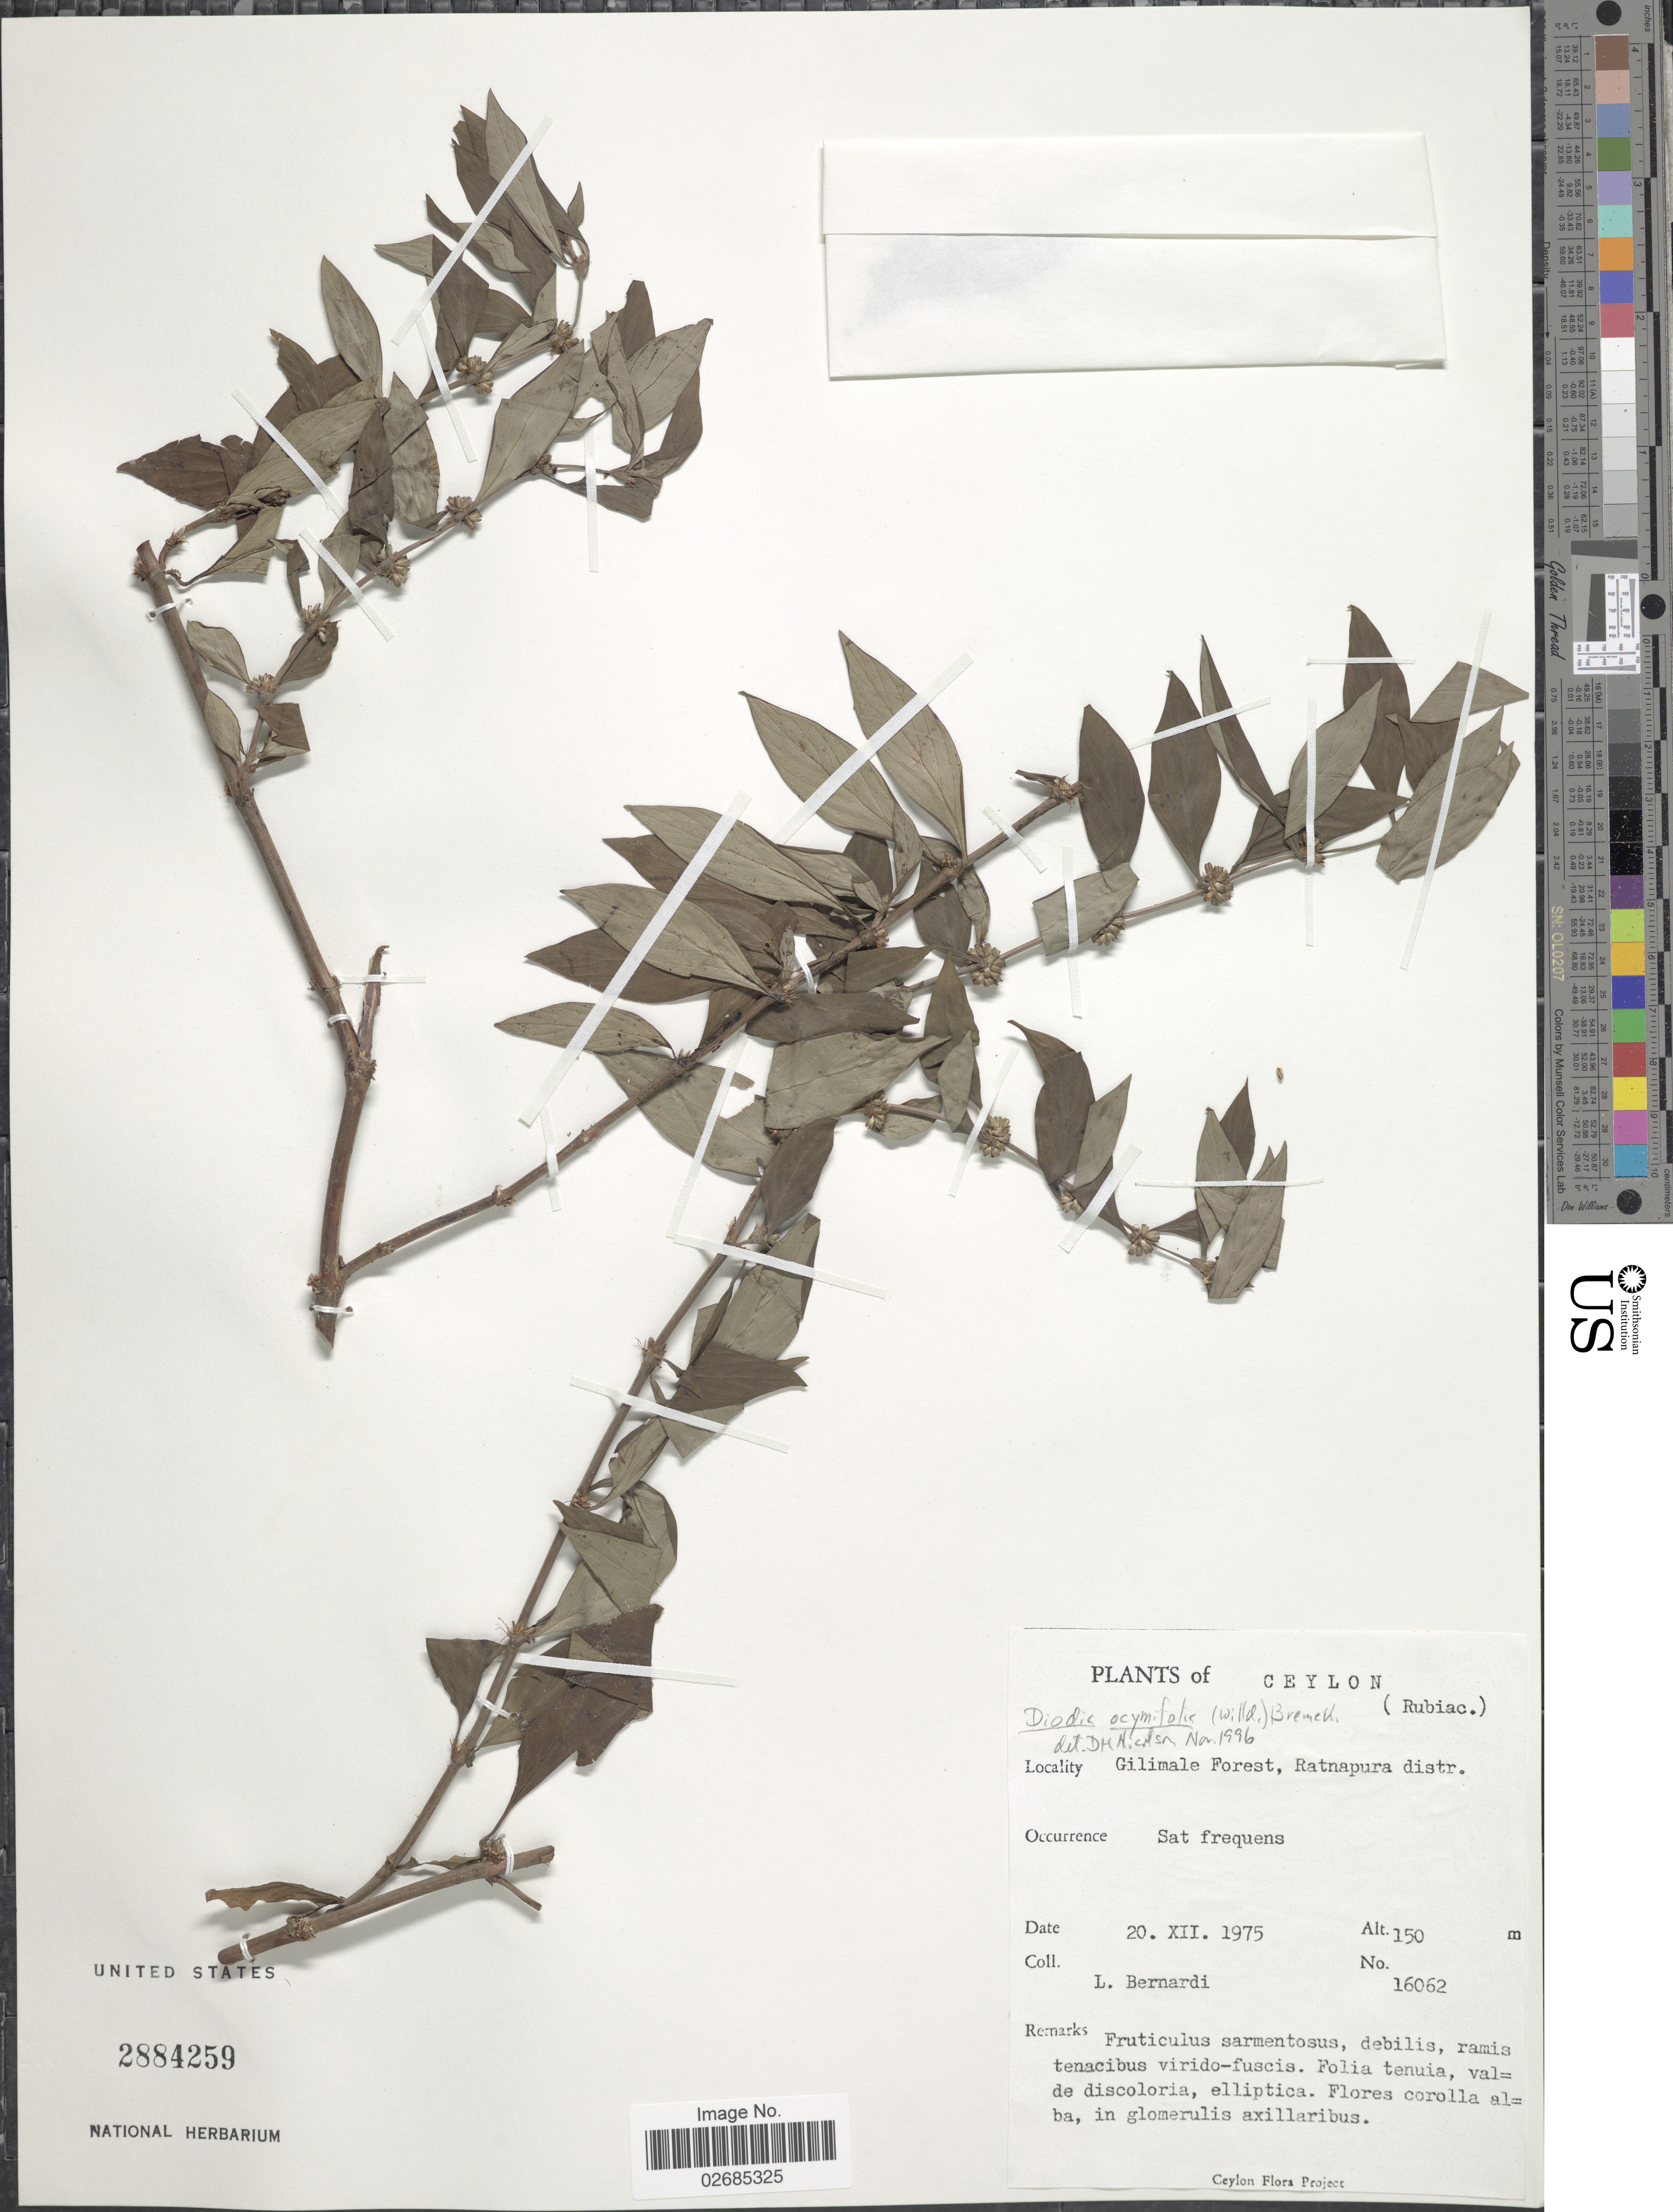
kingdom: Plantae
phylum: Tracheophyta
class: Magnoliopsida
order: Gentianales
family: Rubiaceae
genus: Diodia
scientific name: Diodia ocimifolia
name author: (Willd. ex Roem. & Schult.) Bremek.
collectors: L. Bernardi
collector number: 16062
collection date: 1975-12-20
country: Sri Lanka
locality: Ceylon. Gilimale Forest. Ratnapura distr.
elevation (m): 150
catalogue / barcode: US 2884259